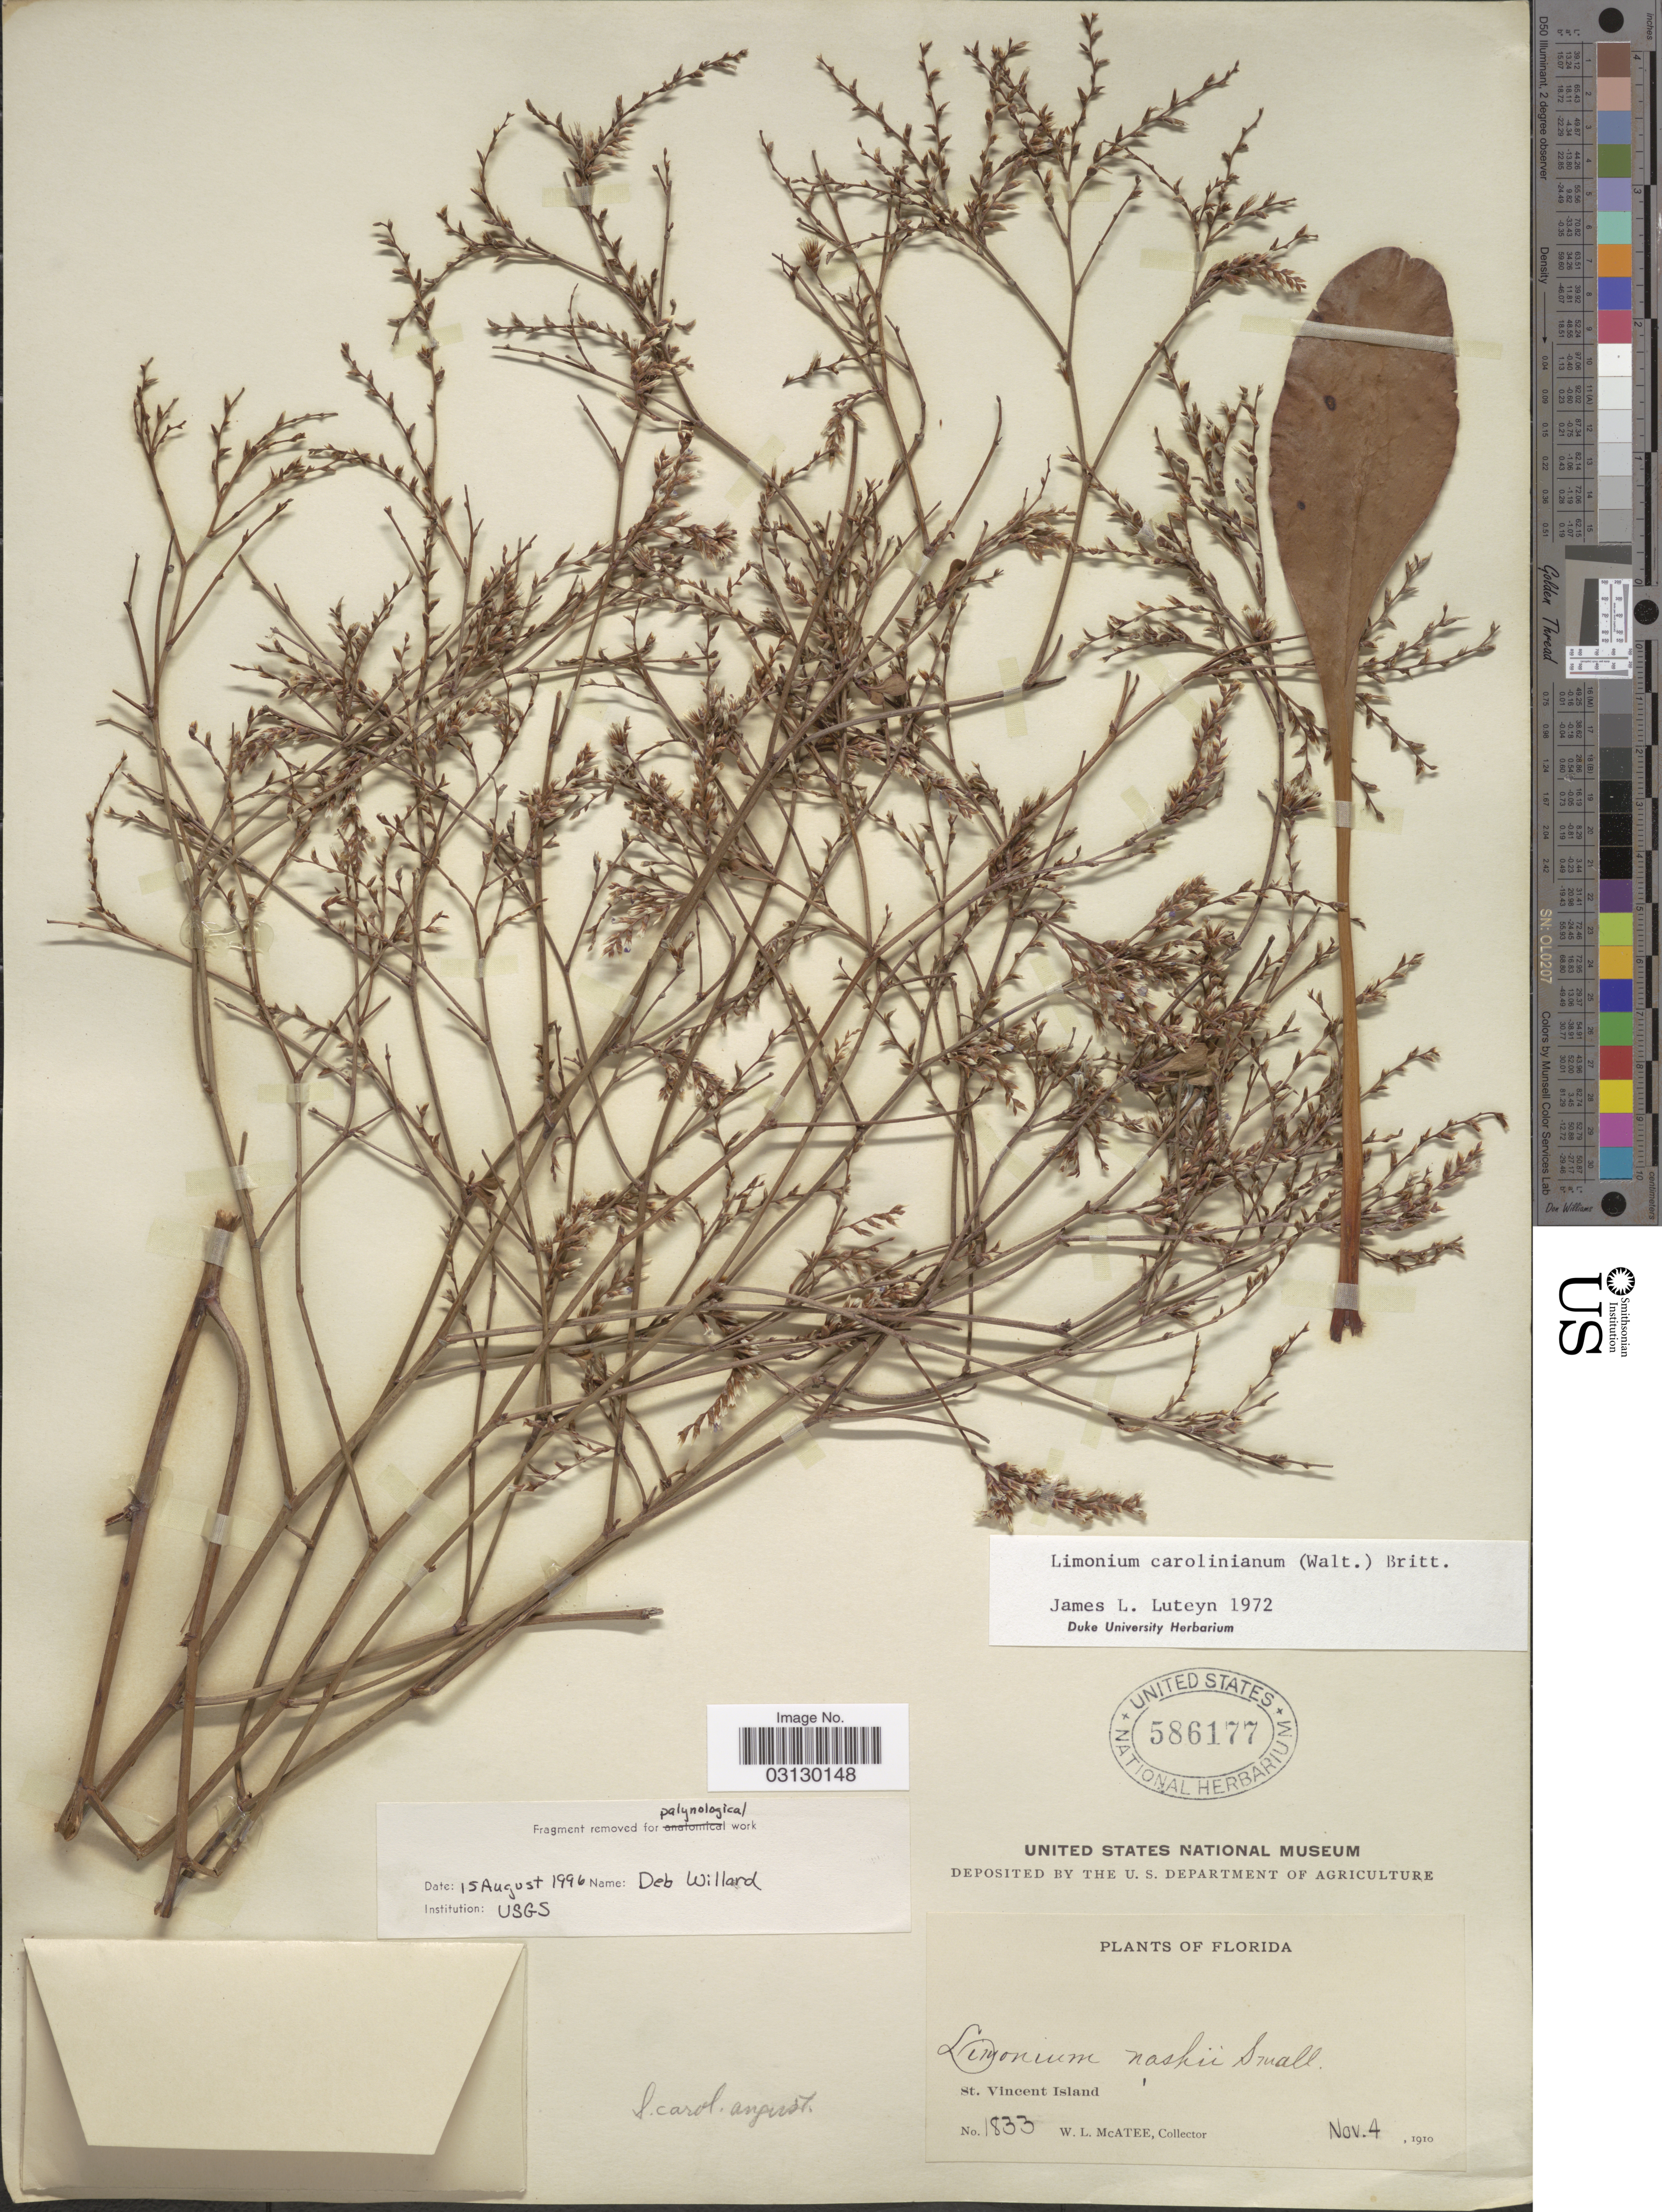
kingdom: Plantae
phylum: Tracheophyta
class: Magnoliopsida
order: Caryophyllales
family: Plumbaginaceae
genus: Limonium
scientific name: Limonium carolinianum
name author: (Walter) Britton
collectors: W. McAtee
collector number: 1833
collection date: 1910-11-04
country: United States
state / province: Florida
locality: St. Vincent Island.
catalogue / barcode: US 586177